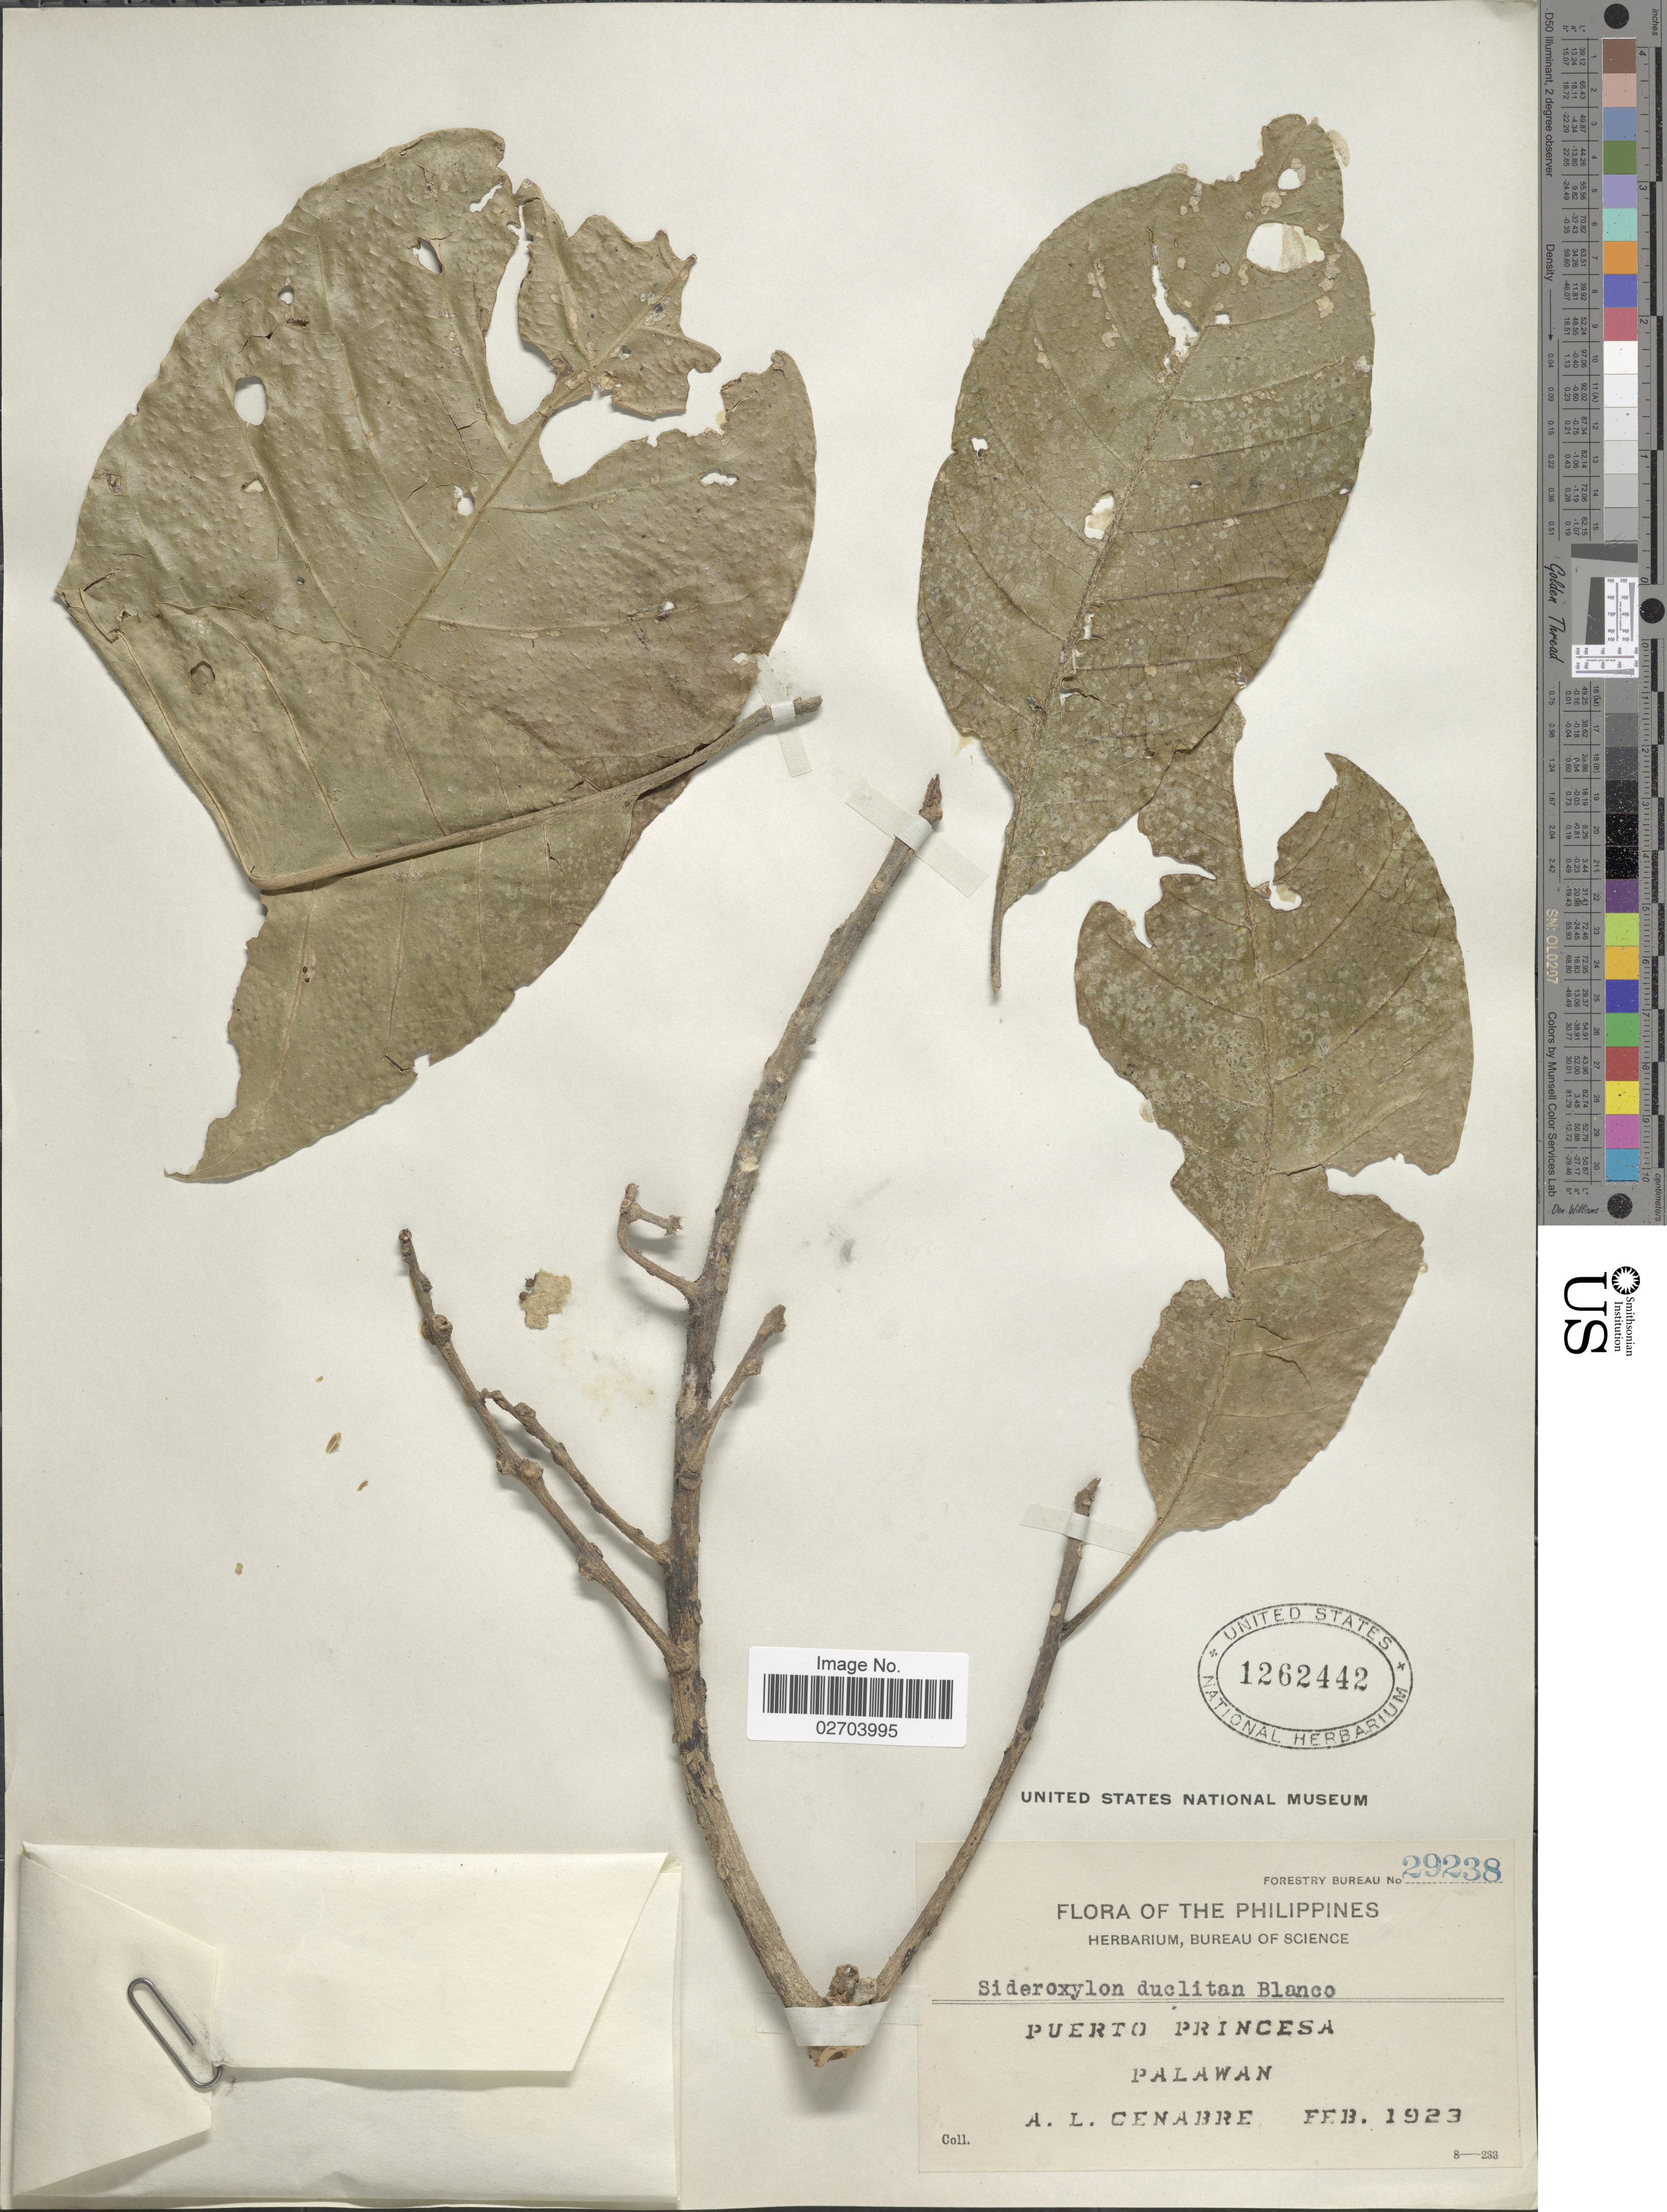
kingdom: Plantae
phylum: Tracheophyta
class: Magnoliopsida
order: Ericales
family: Sapotaceae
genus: Sideroxylon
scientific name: Sideroxylon duclitan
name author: Blanco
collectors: A. Cenabre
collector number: Forestry Bureau 29238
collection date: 1923-02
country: Philippines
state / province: Mimaropa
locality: Puerto Princesa, Palawan.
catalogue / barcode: US 1262442